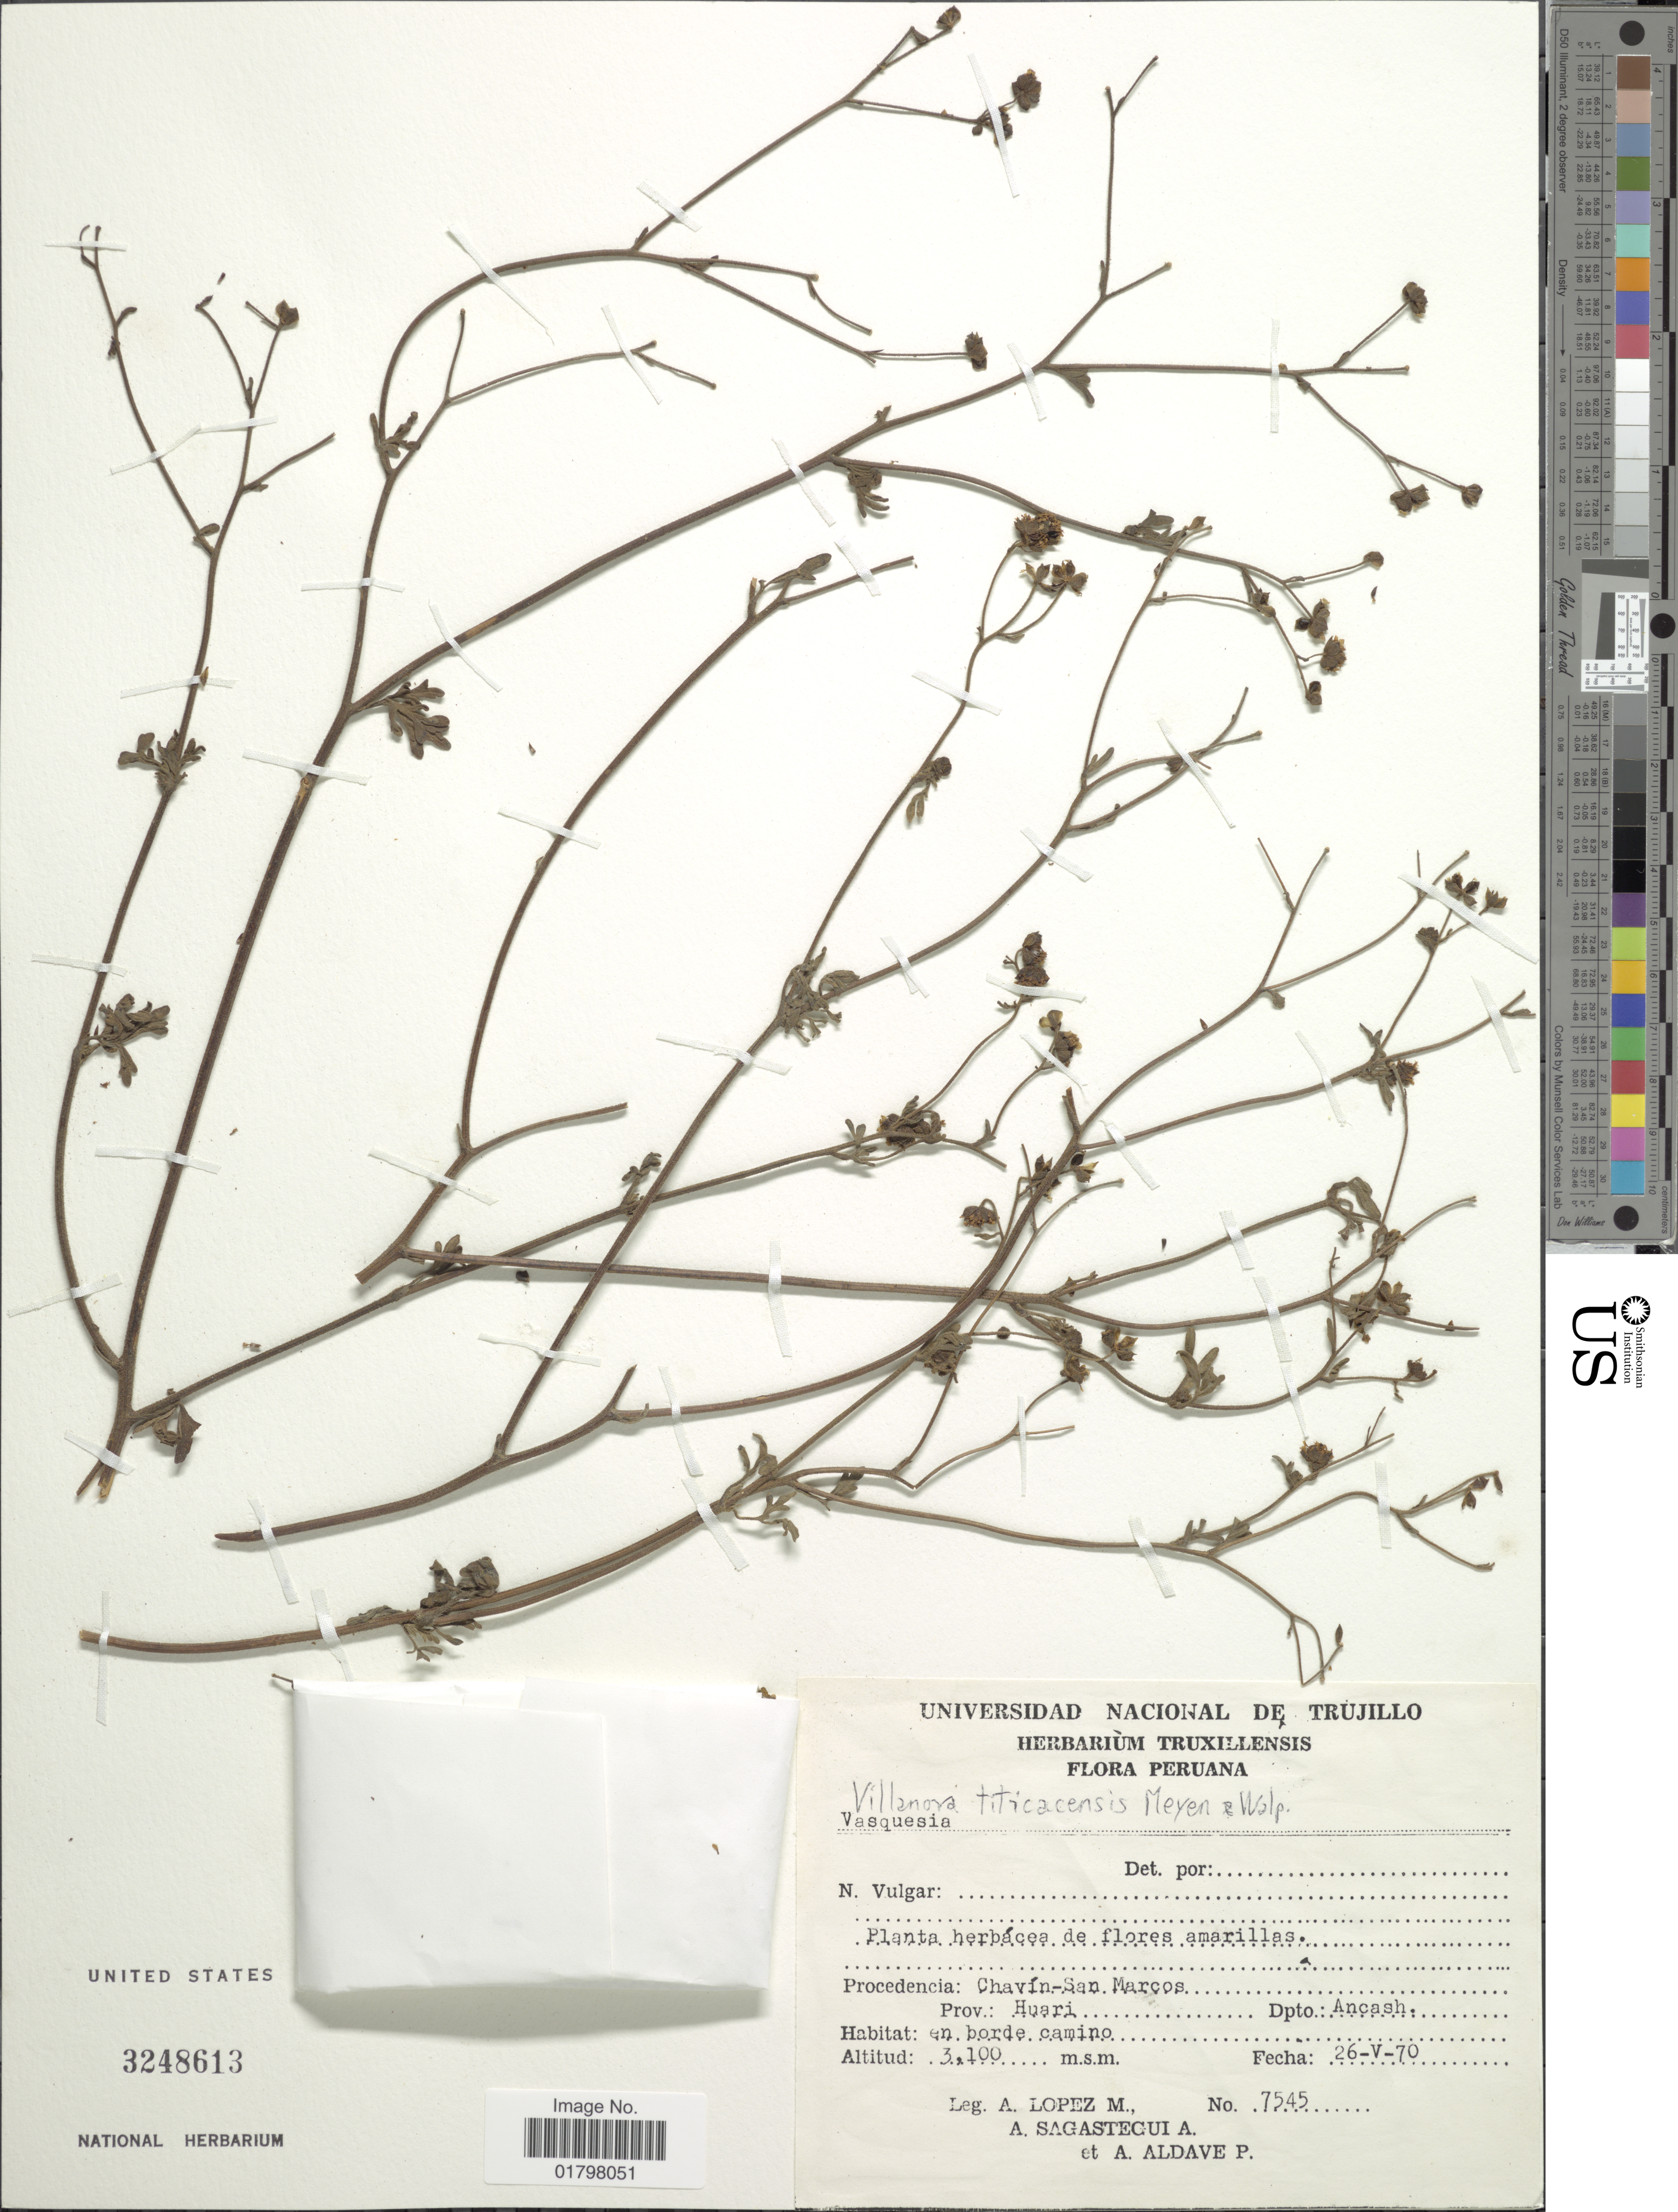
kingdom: Plantae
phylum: Tracheophyta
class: Magnoliopsida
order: Asterales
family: Asteraceae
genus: Vasquesia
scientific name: Vasquesia titicacensis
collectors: A. López M., A. Sagástegui A. & A. Aldave P.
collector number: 7545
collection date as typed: Transcribed d/m/y: 26/5/70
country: Peru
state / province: Ancash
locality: Chavín-San Marcos. Prov.: Huari. Dpto.: Ancash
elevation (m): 3100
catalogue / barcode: US 3248613